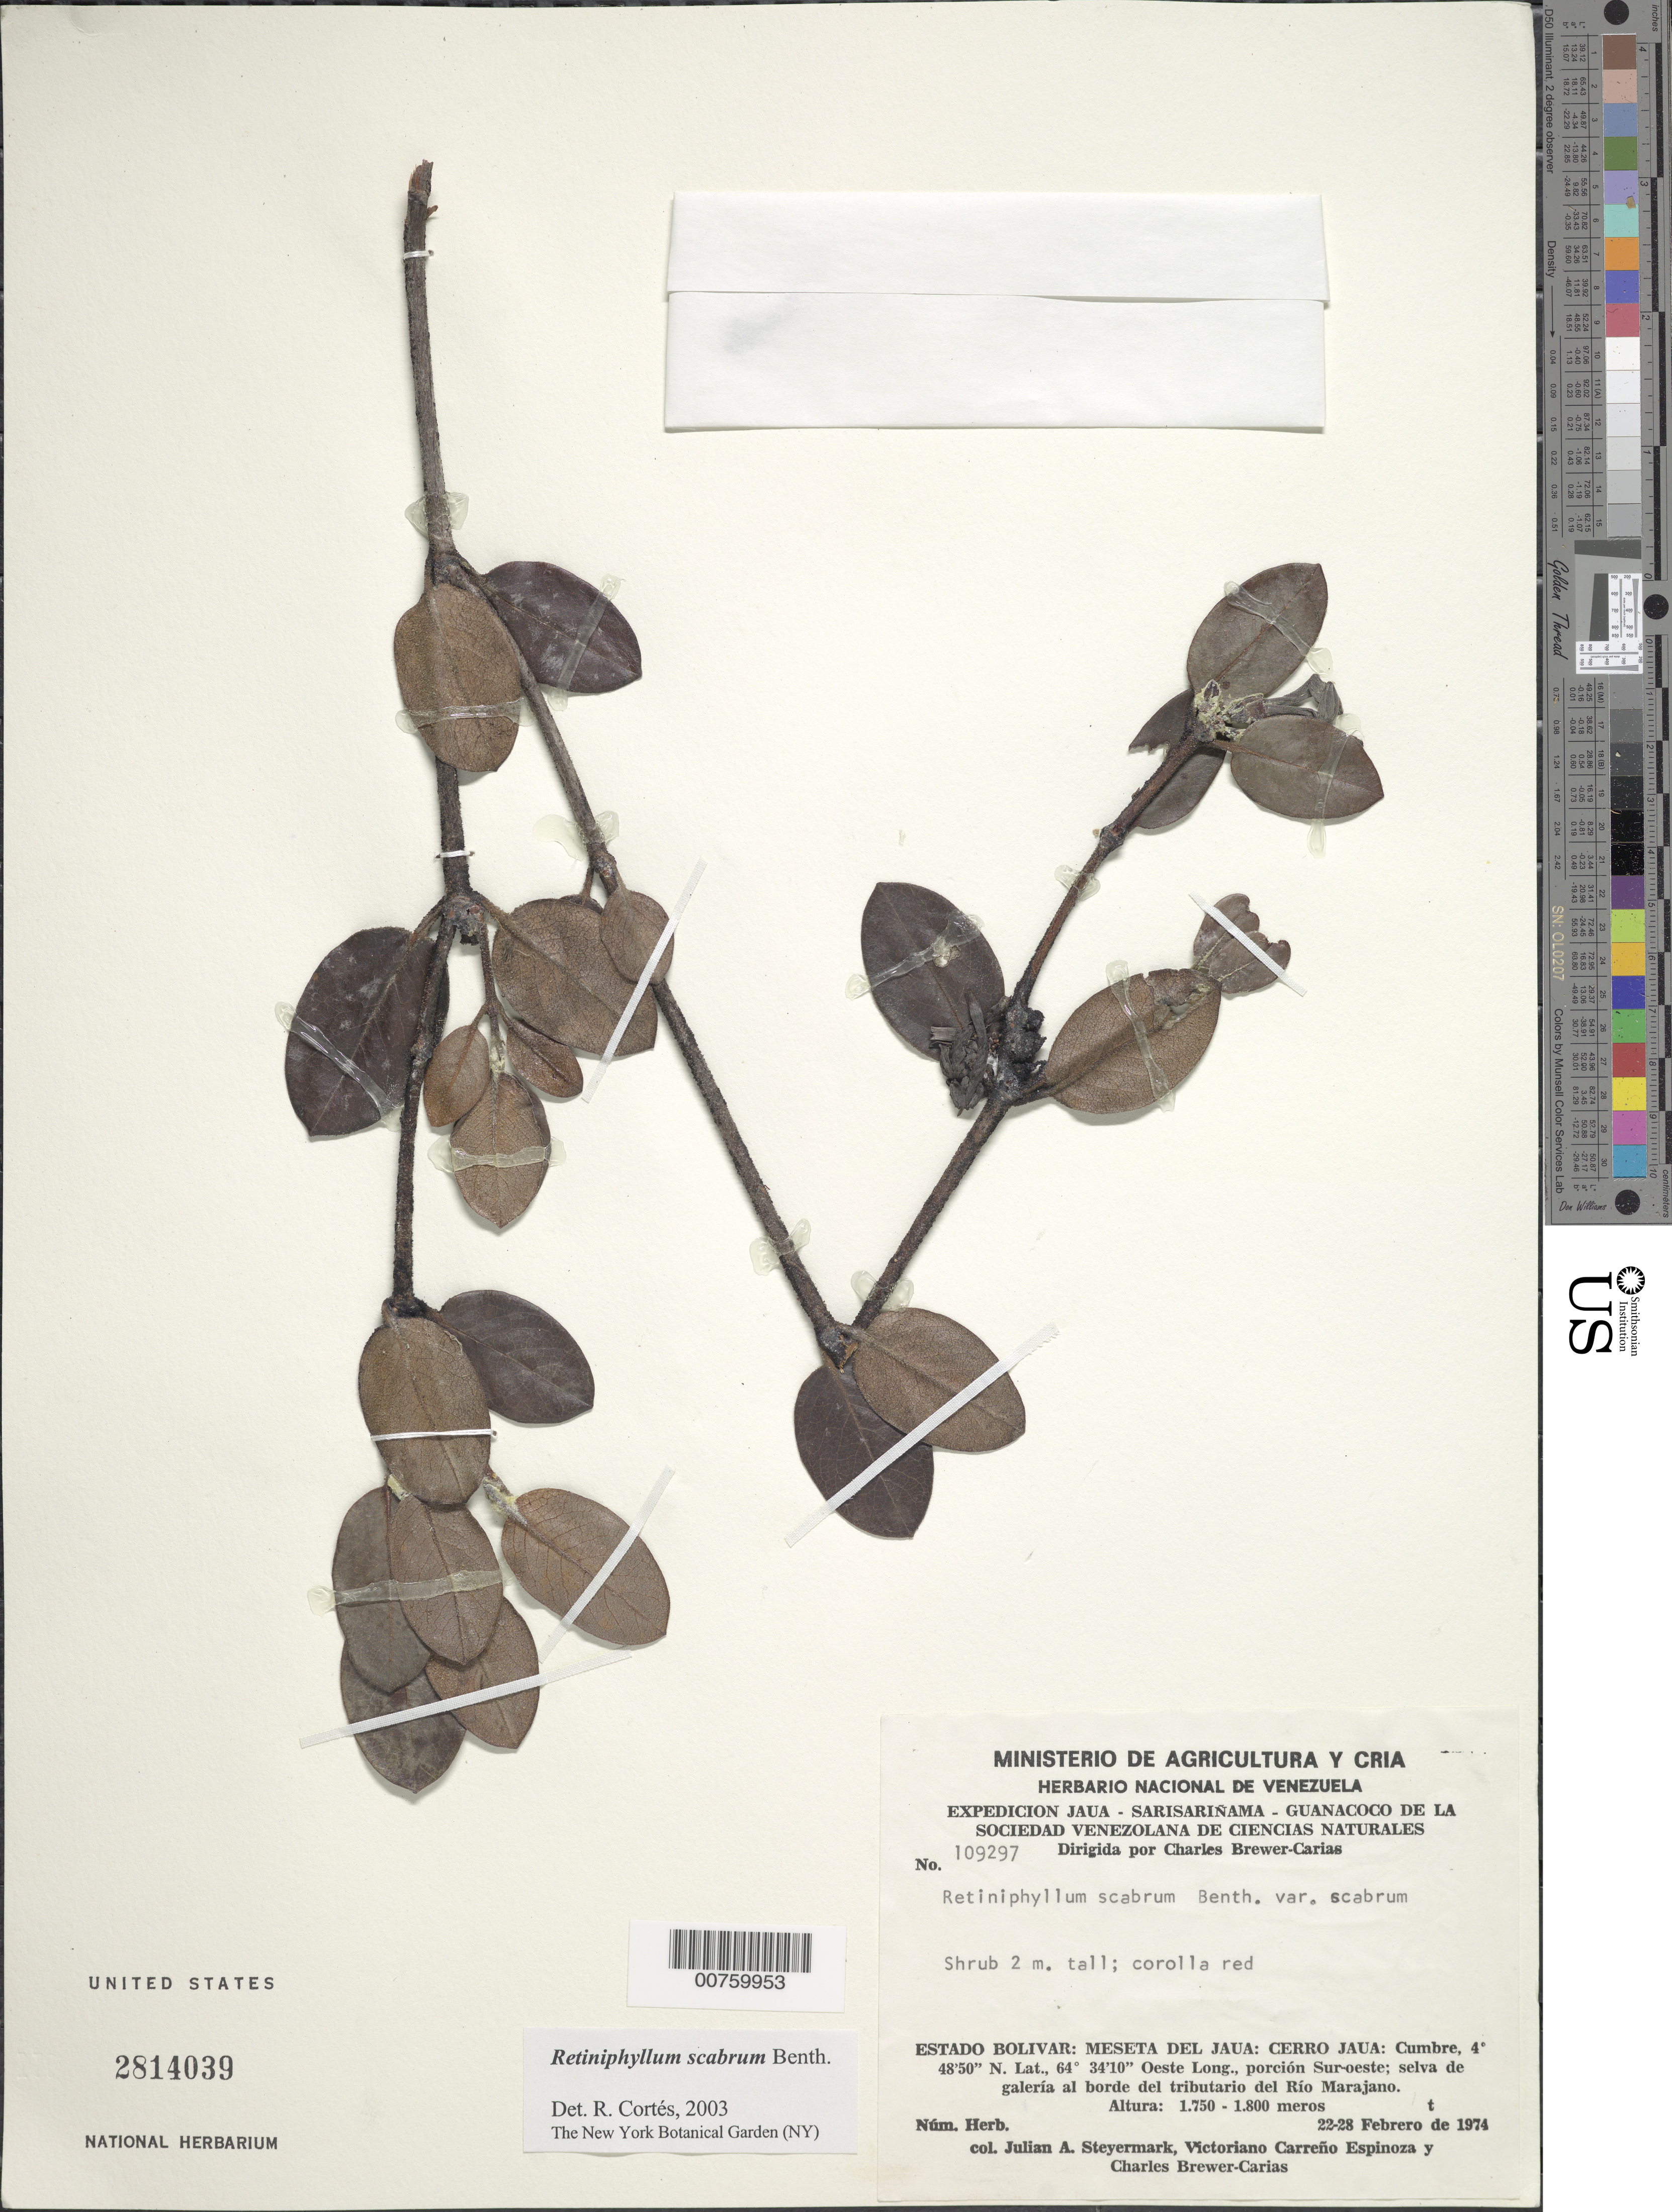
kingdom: Plantae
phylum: Tracheophyta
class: Magnoliopsida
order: Gentianales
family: Rubiaceae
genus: Retiniphyllum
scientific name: Retiniphyllum scabrum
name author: Benth.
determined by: Cortes R., G.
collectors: J. Steyermark, V. Carreño E. & C. Brewer-Carias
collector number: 109297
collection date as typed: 22-Feb-74 to 28-Feb-74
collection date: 1974-02-22/1974-02-28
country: Venezuela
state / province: Bolívar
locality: Meseta del Jaua: Cerro Jaua, portion SO. Río Marajano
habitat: Selva de galeria al borde del tributario del rio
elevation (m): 1750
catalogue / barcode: US 2814039